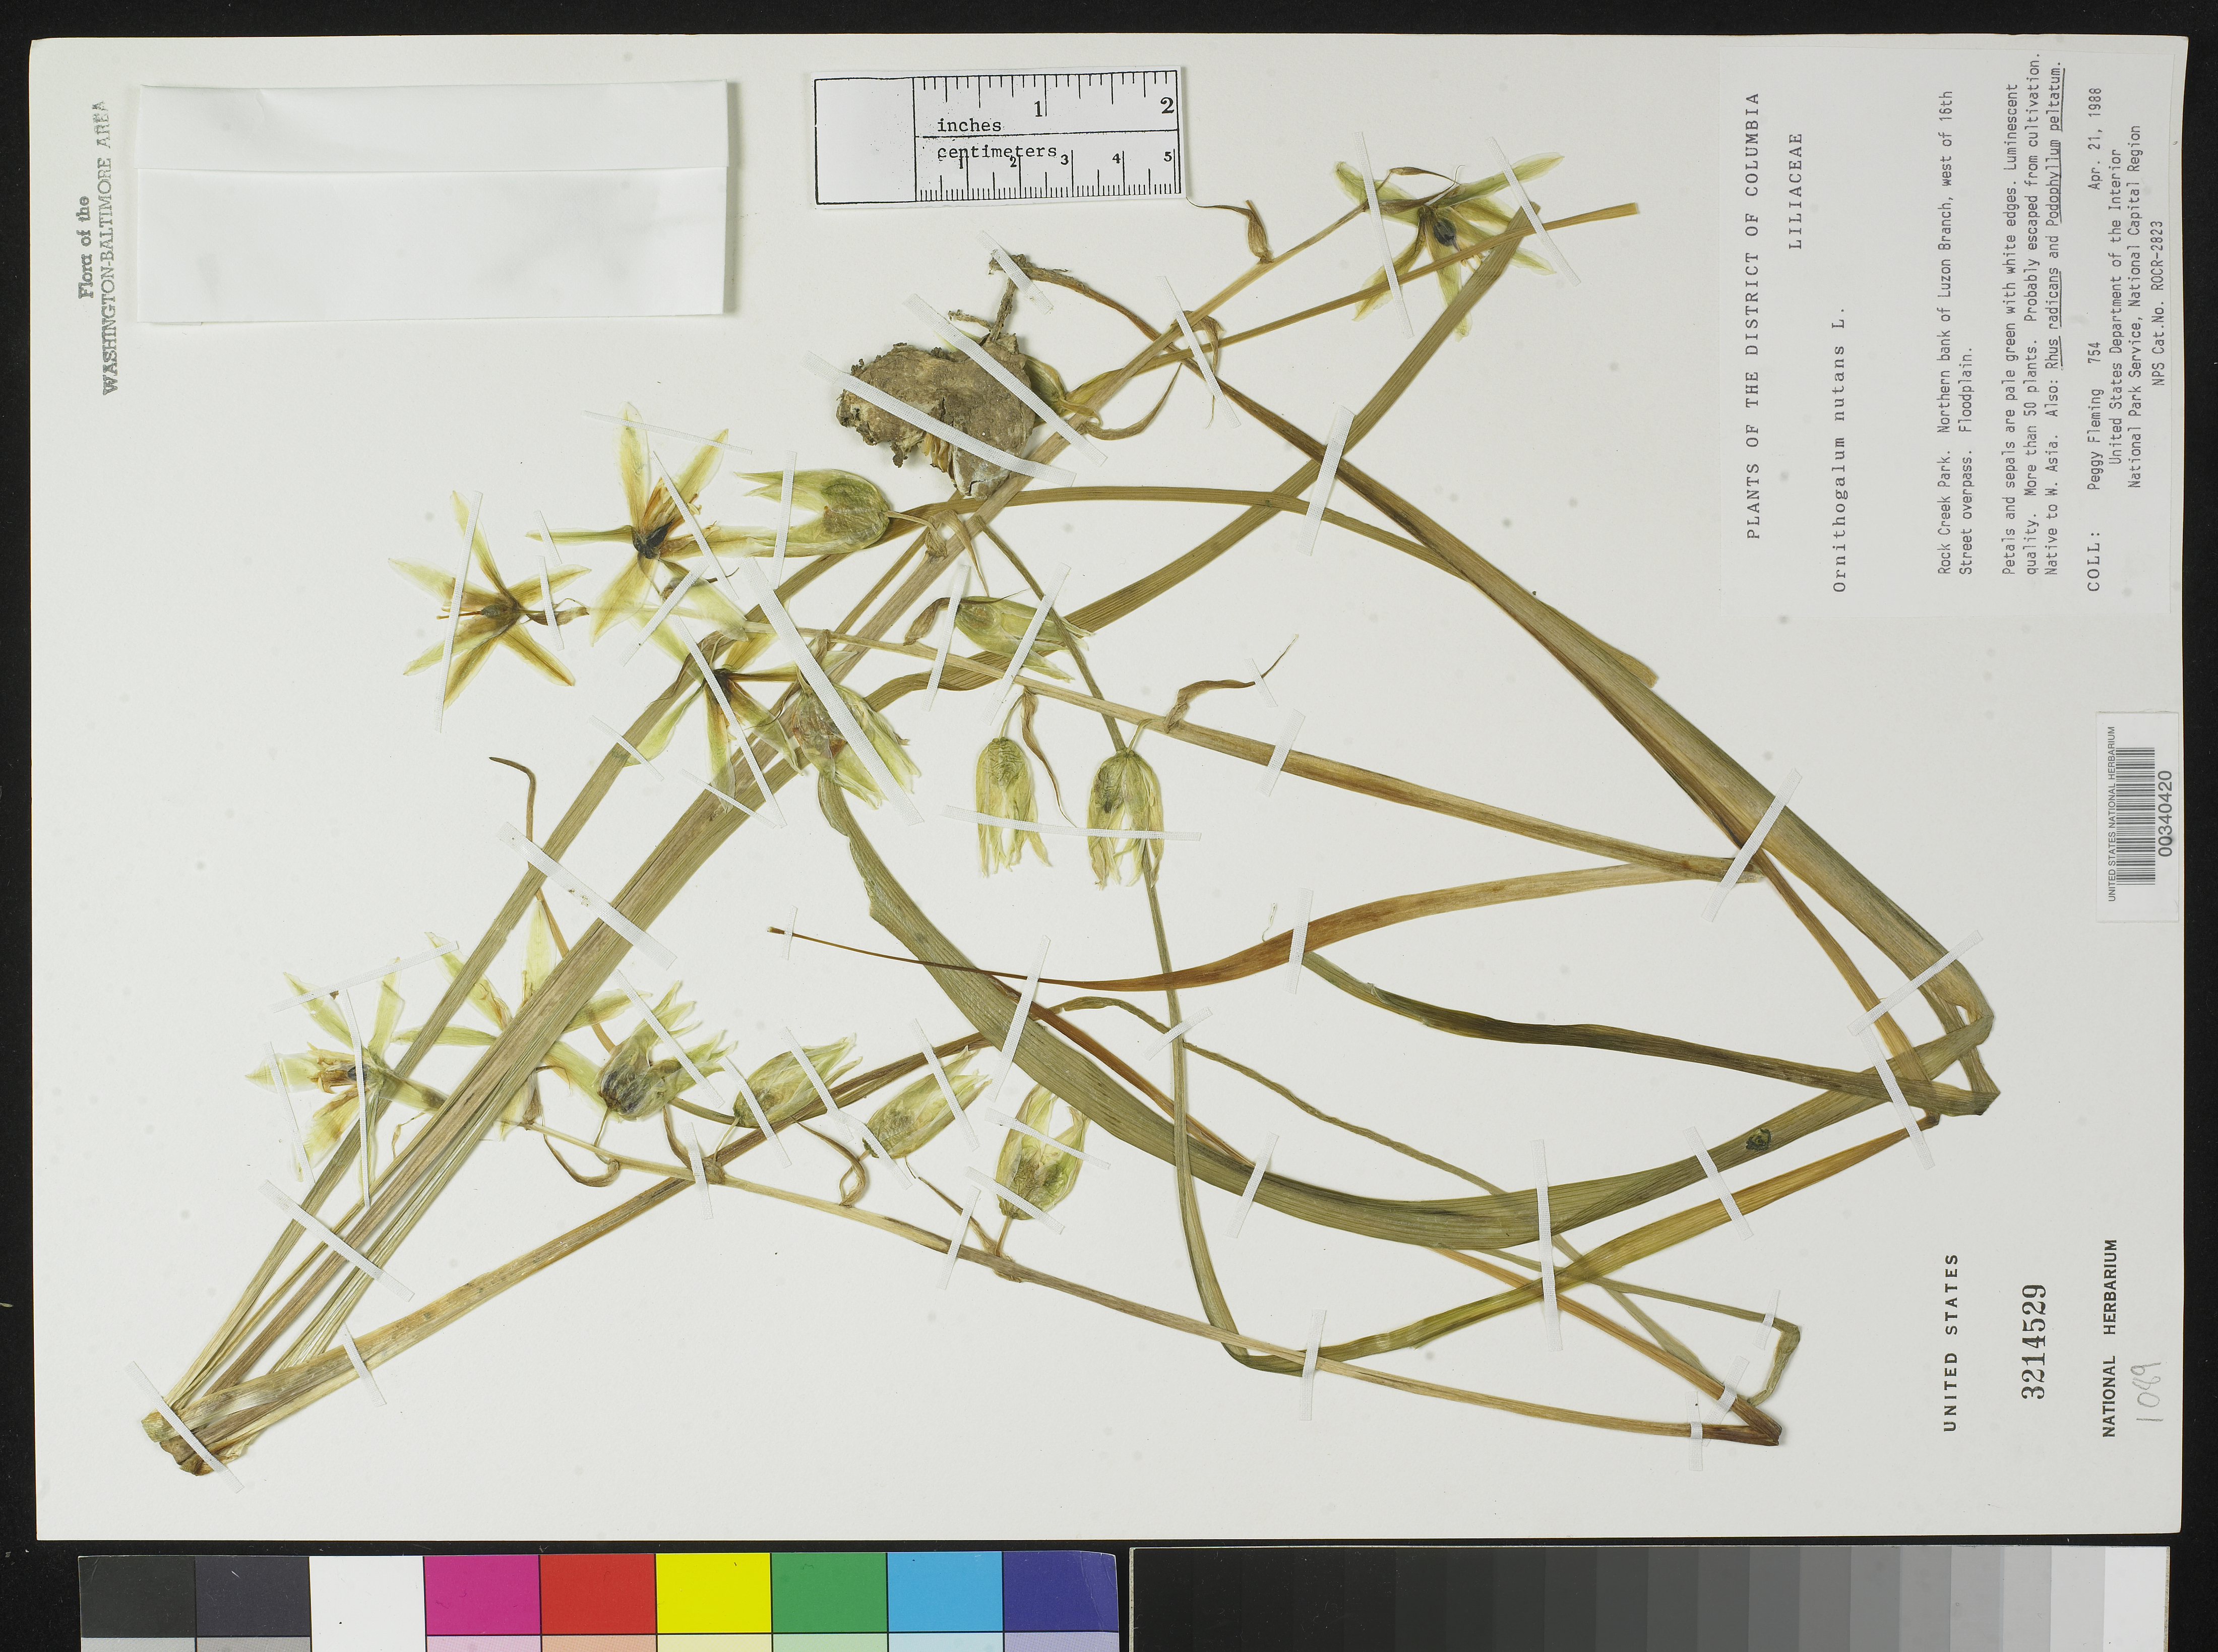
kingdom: Plantae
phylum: Tracheophyta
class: Liliopsida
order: Asparagales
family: Asparagaceae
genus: Ornithogalum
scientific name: Ornithogalum nutans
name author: L.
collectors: P. Fleming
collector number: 754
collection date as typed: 21 Apr 1988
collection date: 1988-04-21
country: United States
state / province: District of Columbia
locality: Rock Creek Park, N bank of Luzon Branch, W of 16th St overpass Rock Creek Park and vicinity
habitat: Floodplain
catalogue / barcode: US 3214529